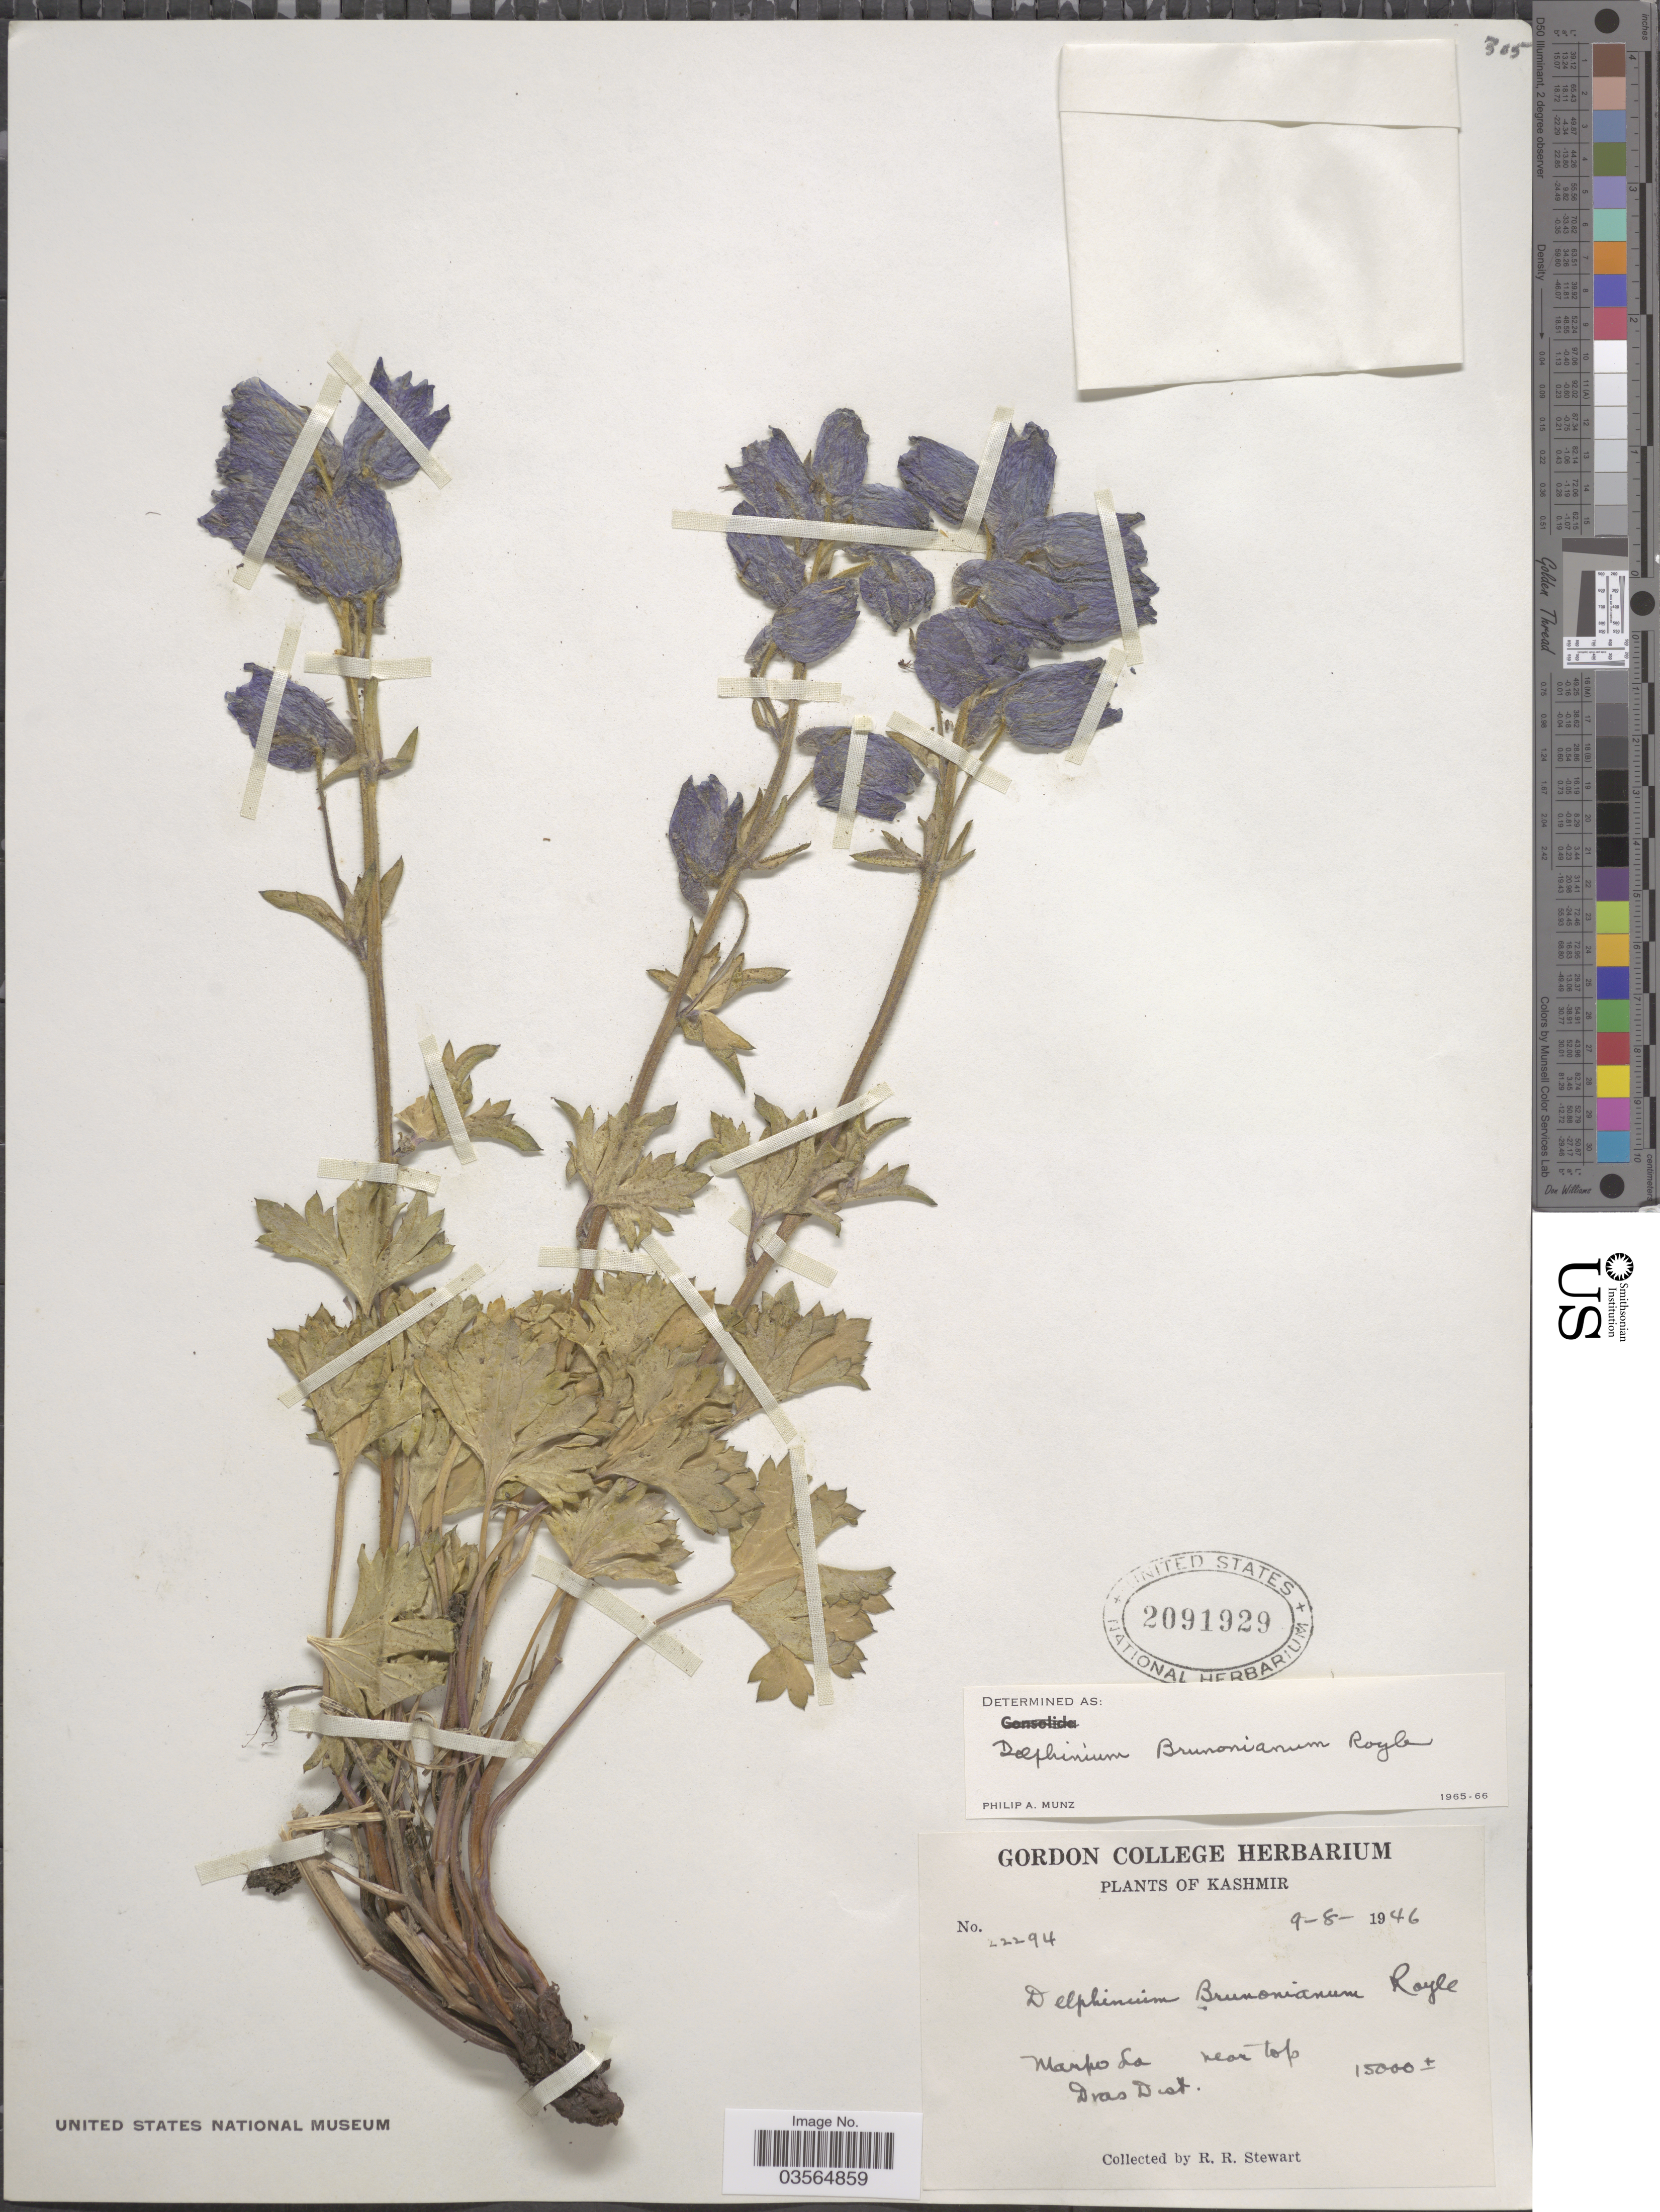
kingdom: Plantae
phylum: Tracheophyta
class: Magnoliopsida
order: Ranunculales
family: Ranunculaceae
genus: Delphinium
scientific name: Delphinium brunonianum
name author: Royle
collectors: R. Stewart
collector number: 22294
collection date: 1946-08-09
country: India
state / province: Jammu and Kashmir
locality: Kashmir. Marpo La near top Dras Dist.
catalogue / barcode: US 2091929